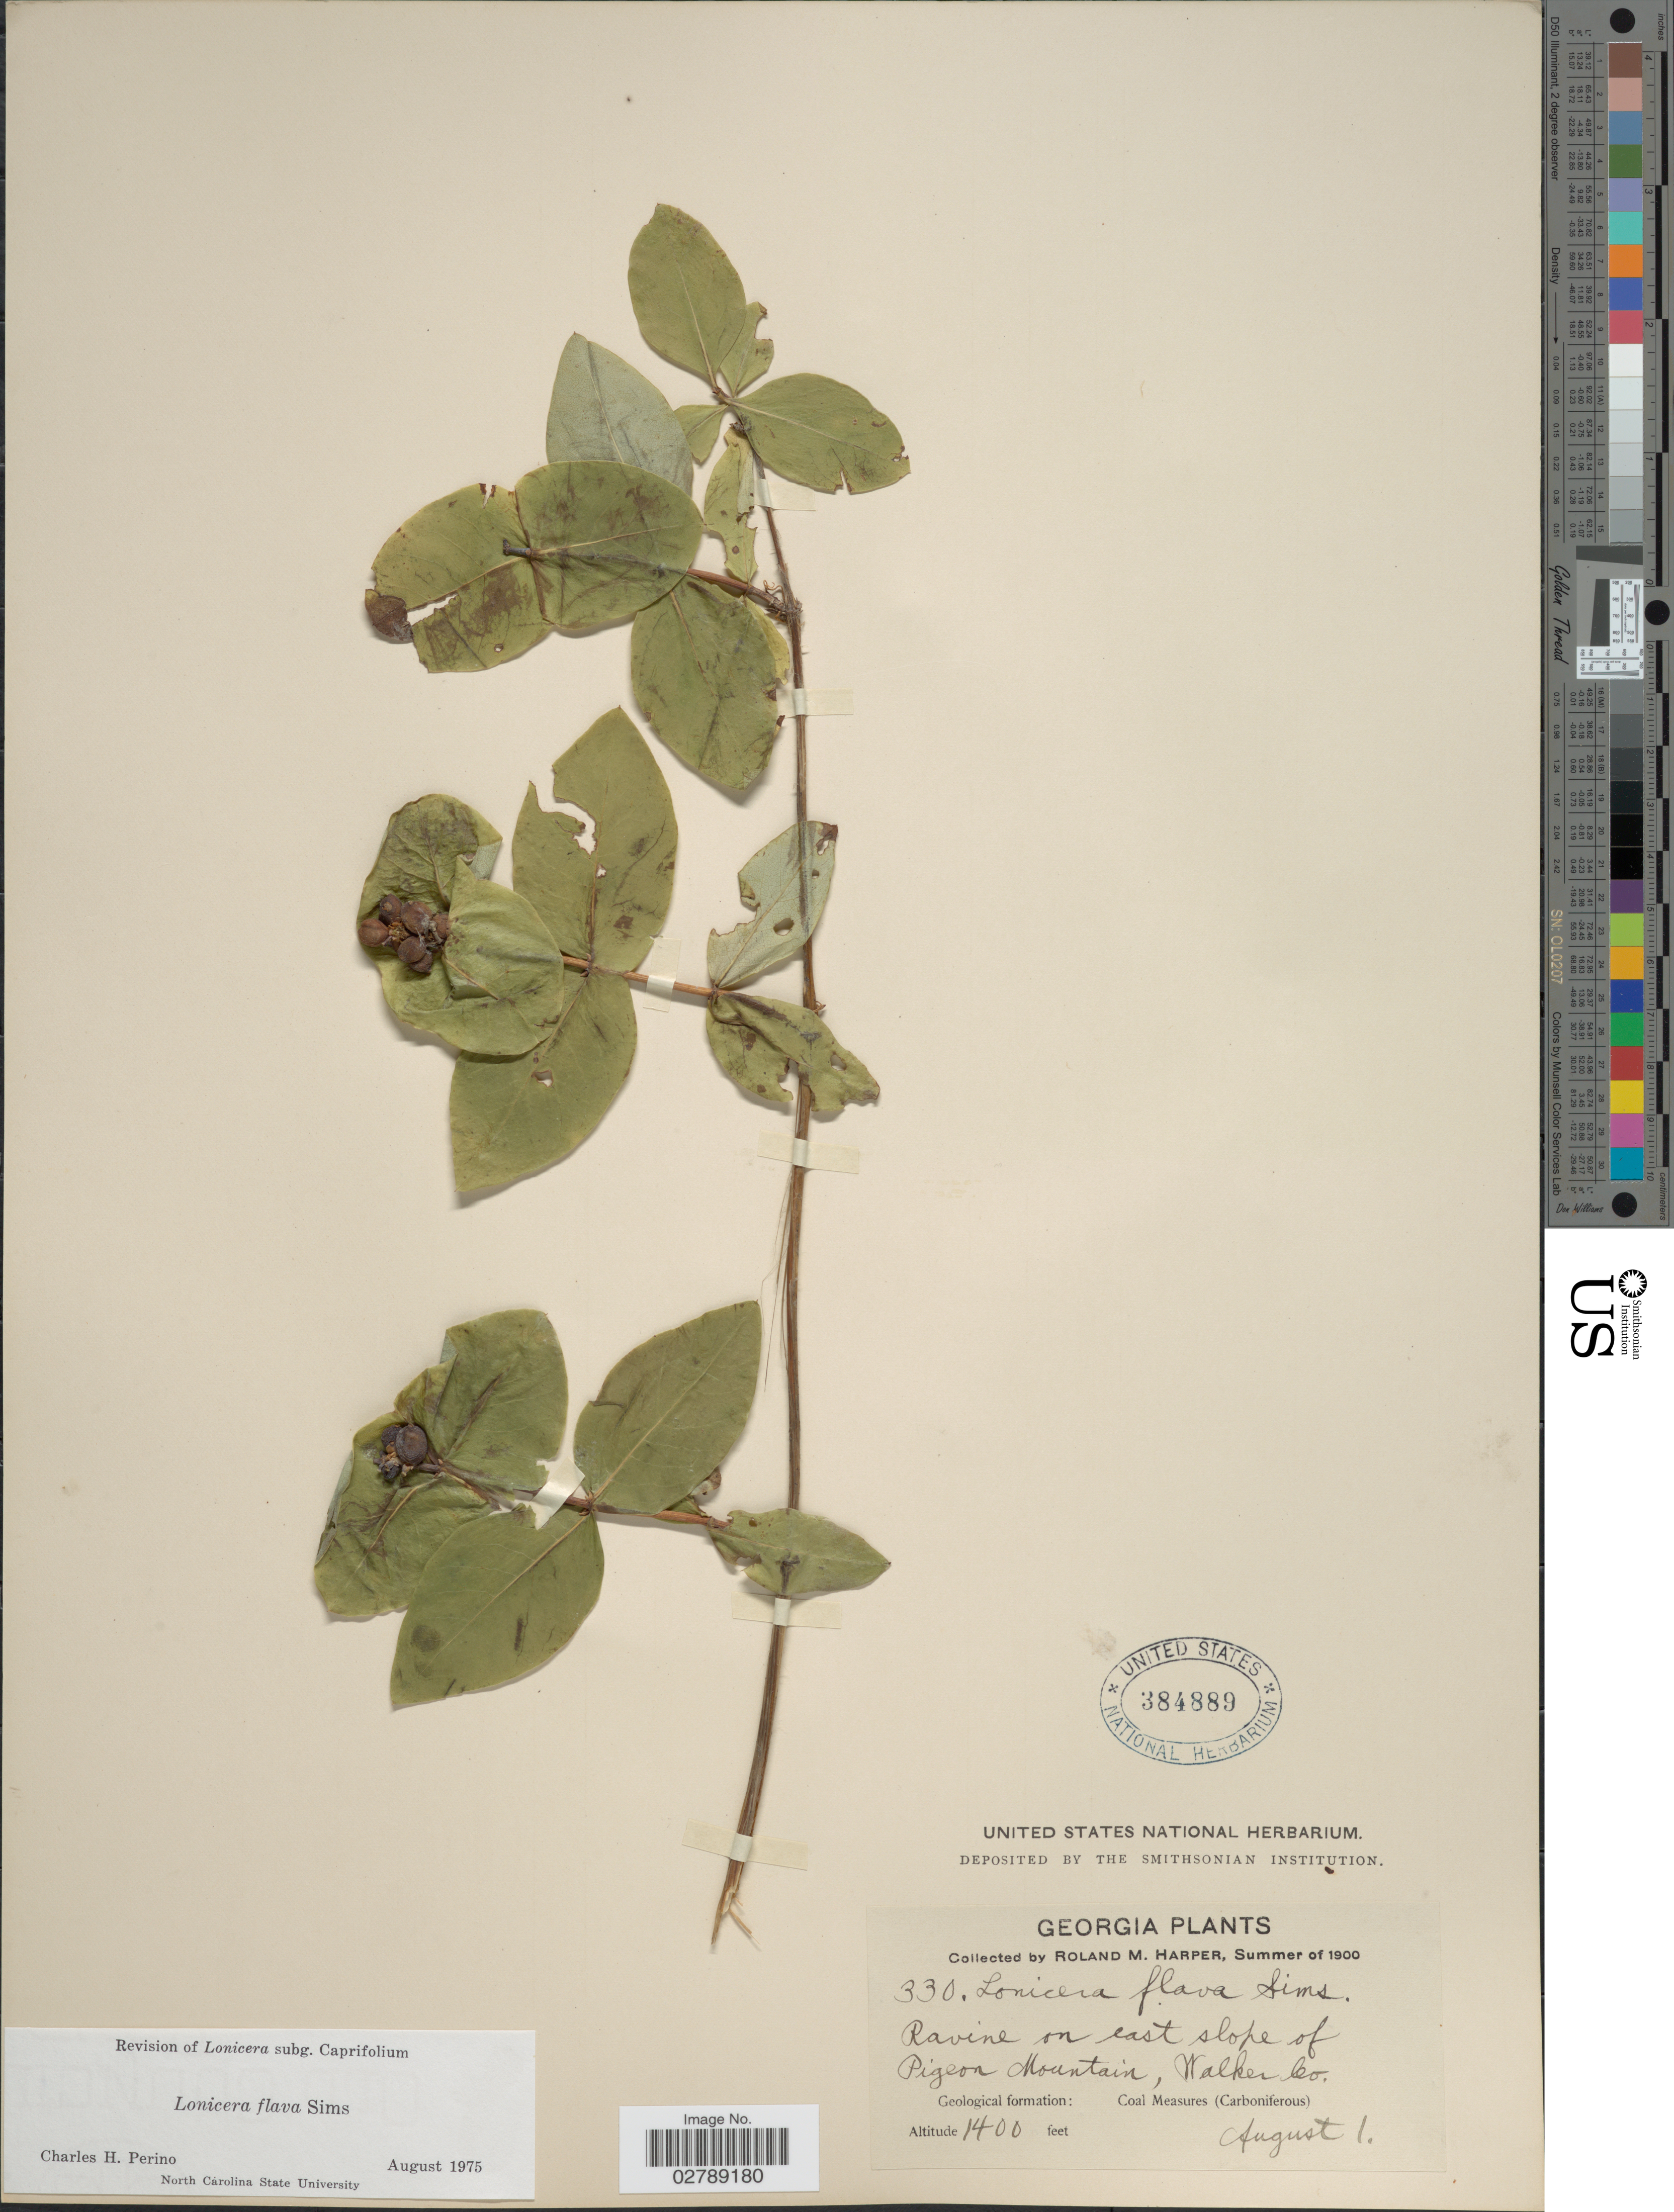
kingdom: Plantae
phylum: Tracheophyta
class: Magnoliopsida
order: Dipsacales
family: Caprifoliaceae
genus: Lonicera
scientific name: Lonicera flava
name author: Sims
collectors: R. M. Harper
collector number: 330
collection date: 1900-08-01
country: United States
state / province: Georgia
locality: Ravine on east slope of Pigeon Mountain, Walken Co.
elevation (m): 427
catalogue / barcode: US 384889